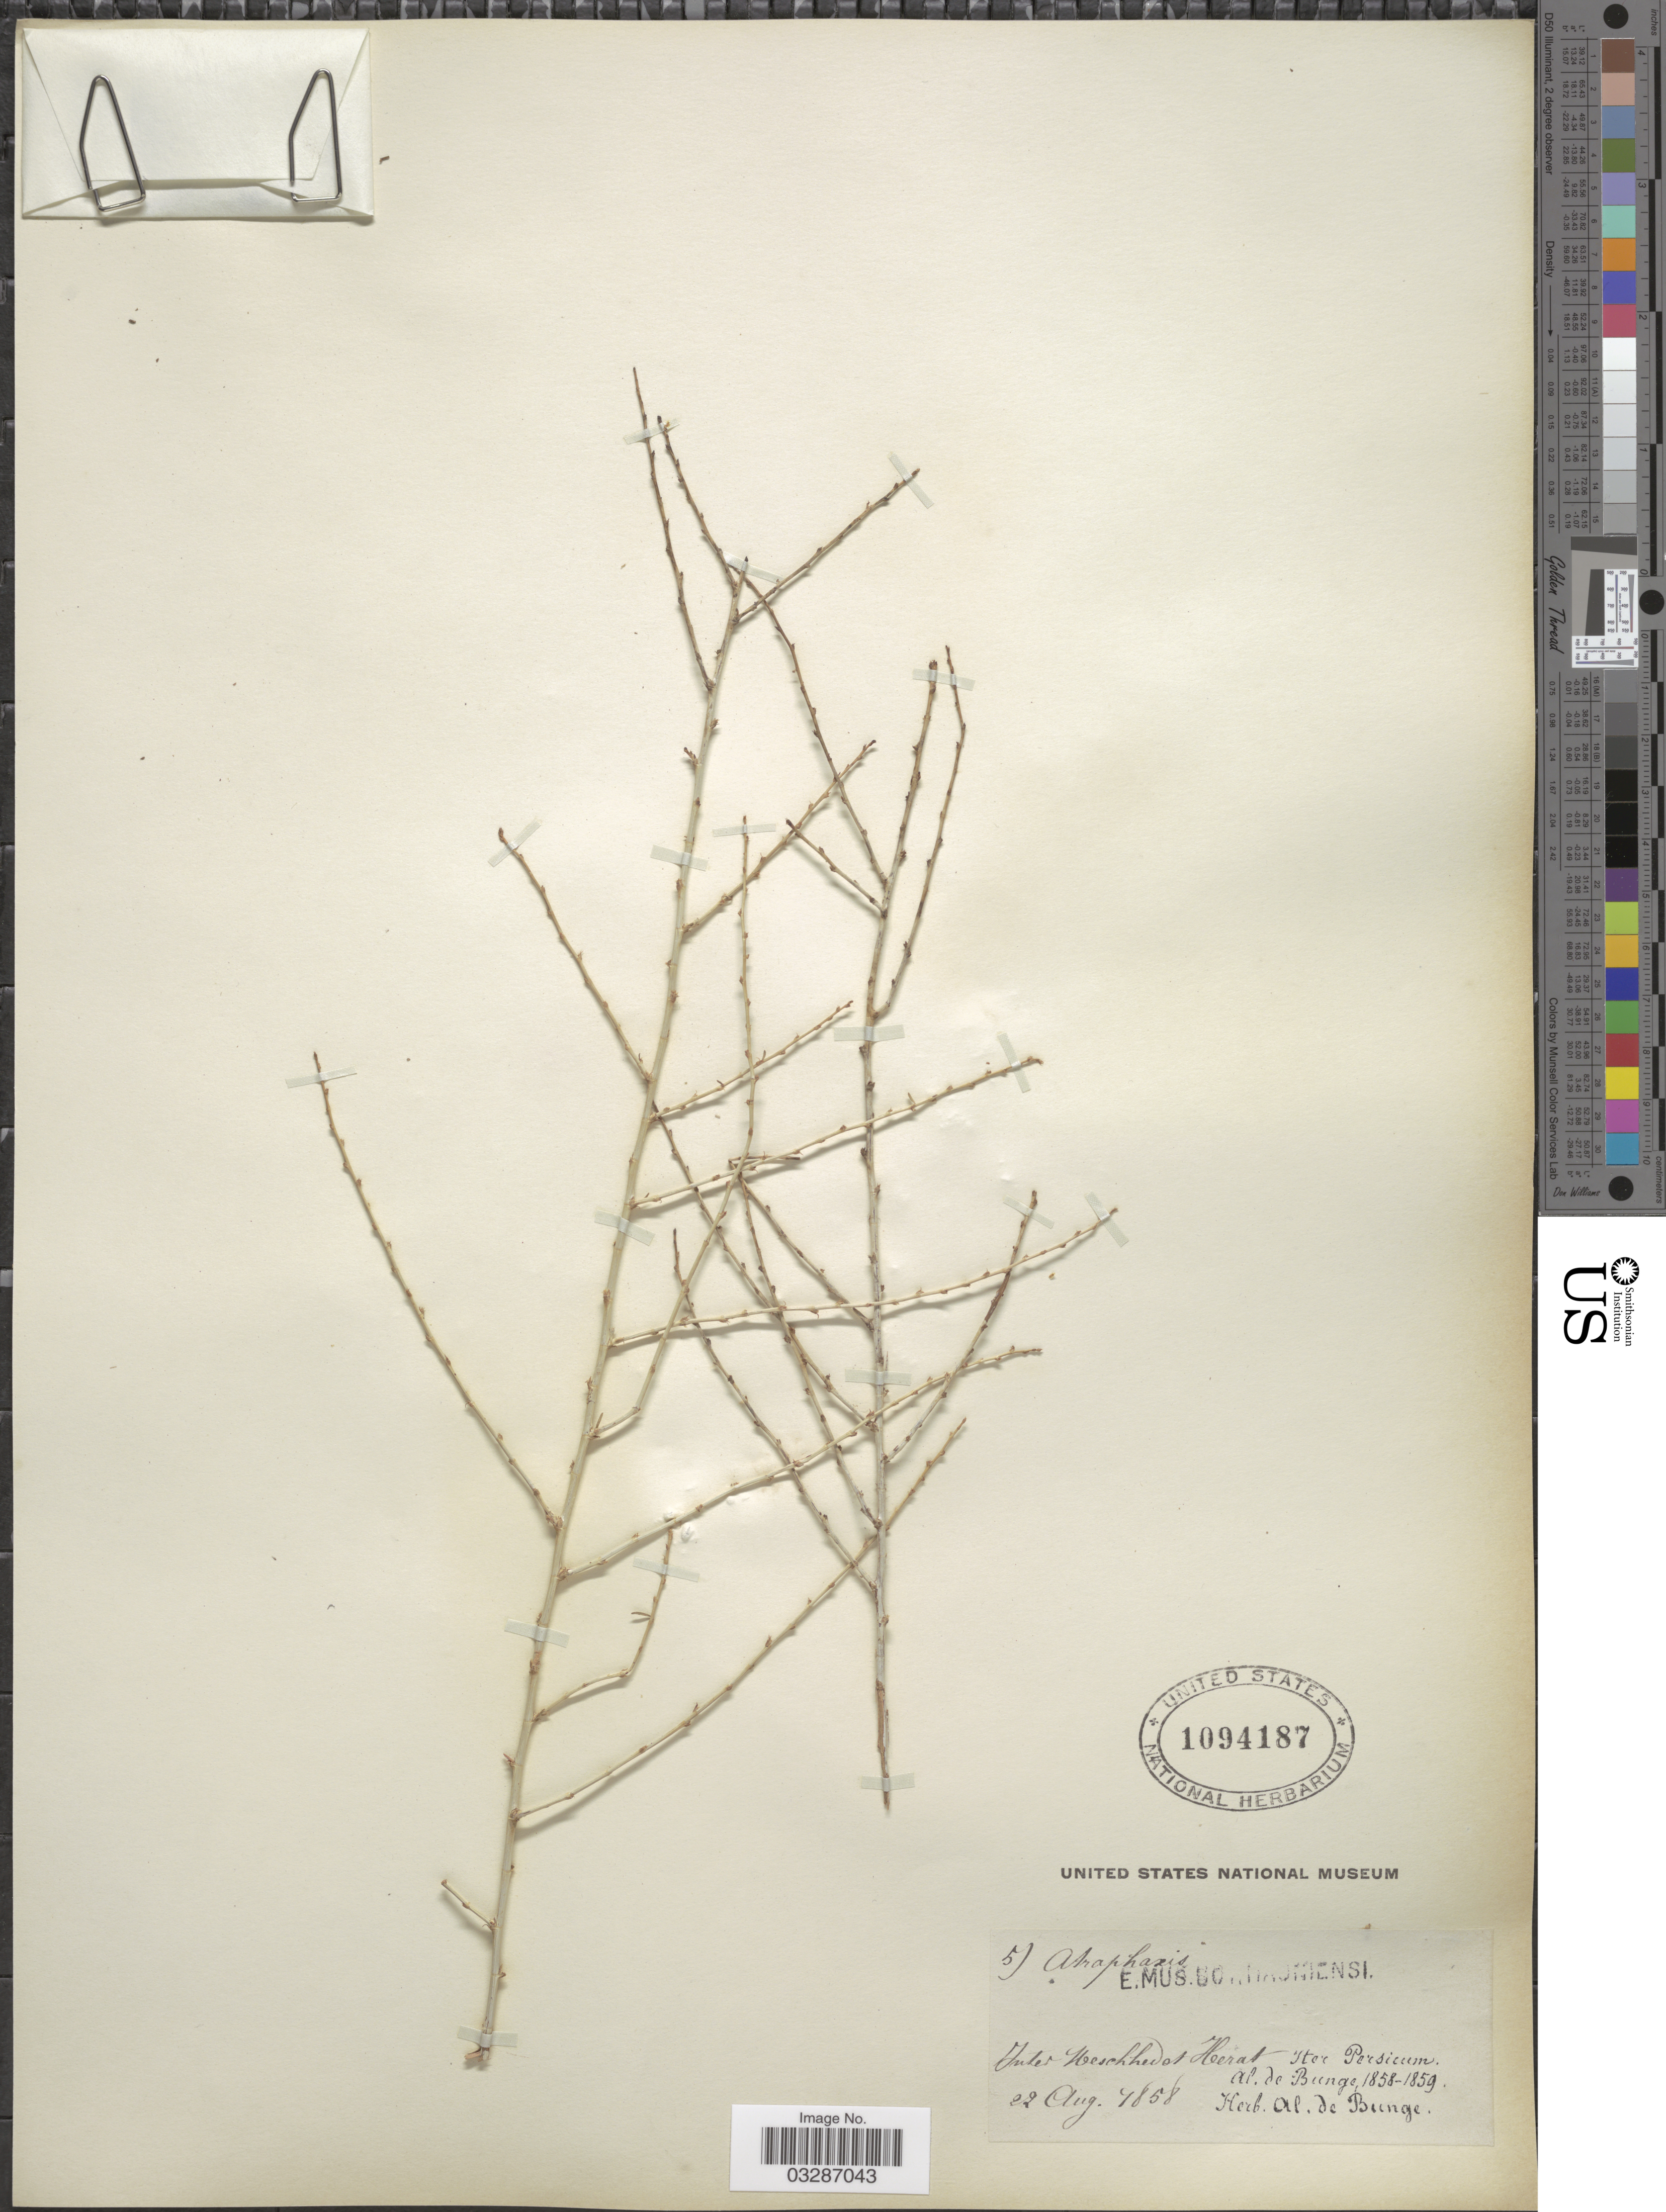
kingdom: Plantae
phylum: Tracheophyta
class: Magnoliopsida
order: Caryophyllales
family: Polygonaceae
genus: Atraphaxis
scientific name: Atraphaxis sp.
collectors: A. de Bunge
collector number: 5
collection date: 1858-08-22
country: Iran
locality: Inter Meschhed et Herat. Iter Persicum.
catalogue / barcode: US 1094187